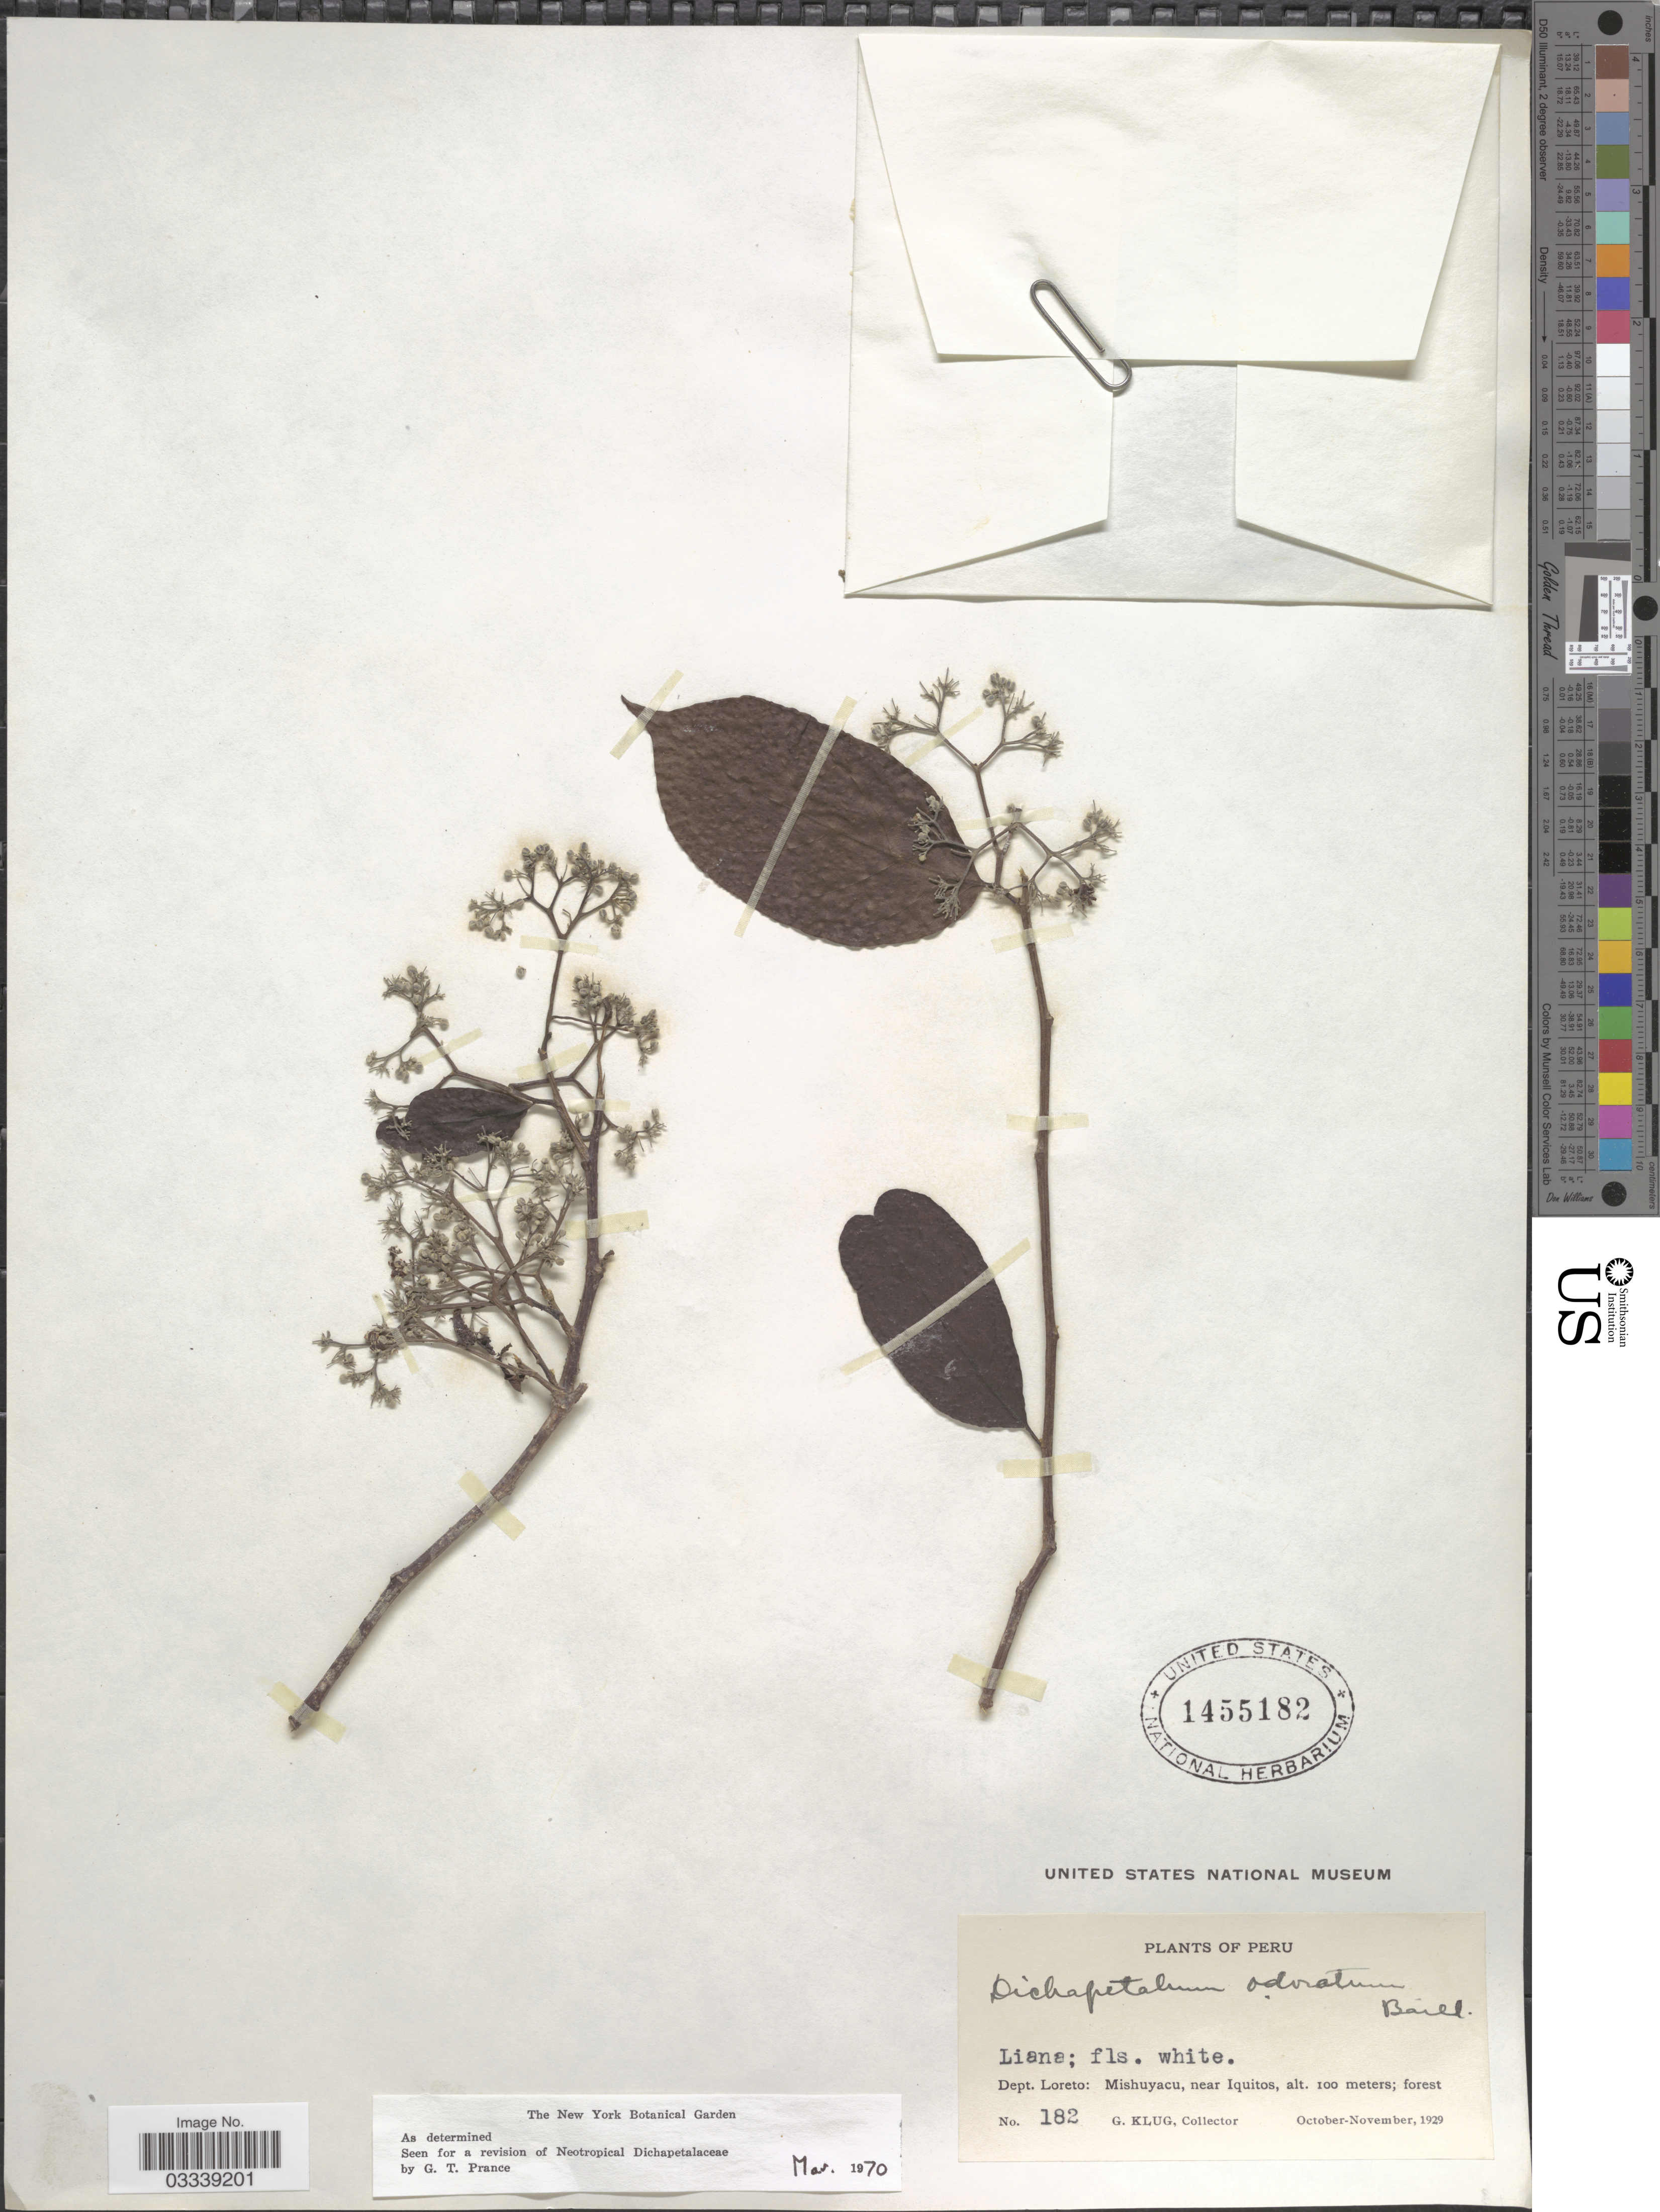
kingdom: Plantae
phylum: Tracheophyta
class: Magnoliopsida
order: Malpighiales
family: Dichapetalaceae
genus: Dichapetalum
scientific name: Dichapetalum odoratum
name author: Baill.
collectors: G. Klug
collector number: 182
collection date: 1929-10/1929-11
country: Peru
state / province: Loreto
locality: Dept. Loreto: Mishuyacu, near Iquitos.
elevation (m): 100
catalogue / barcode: US 1455182